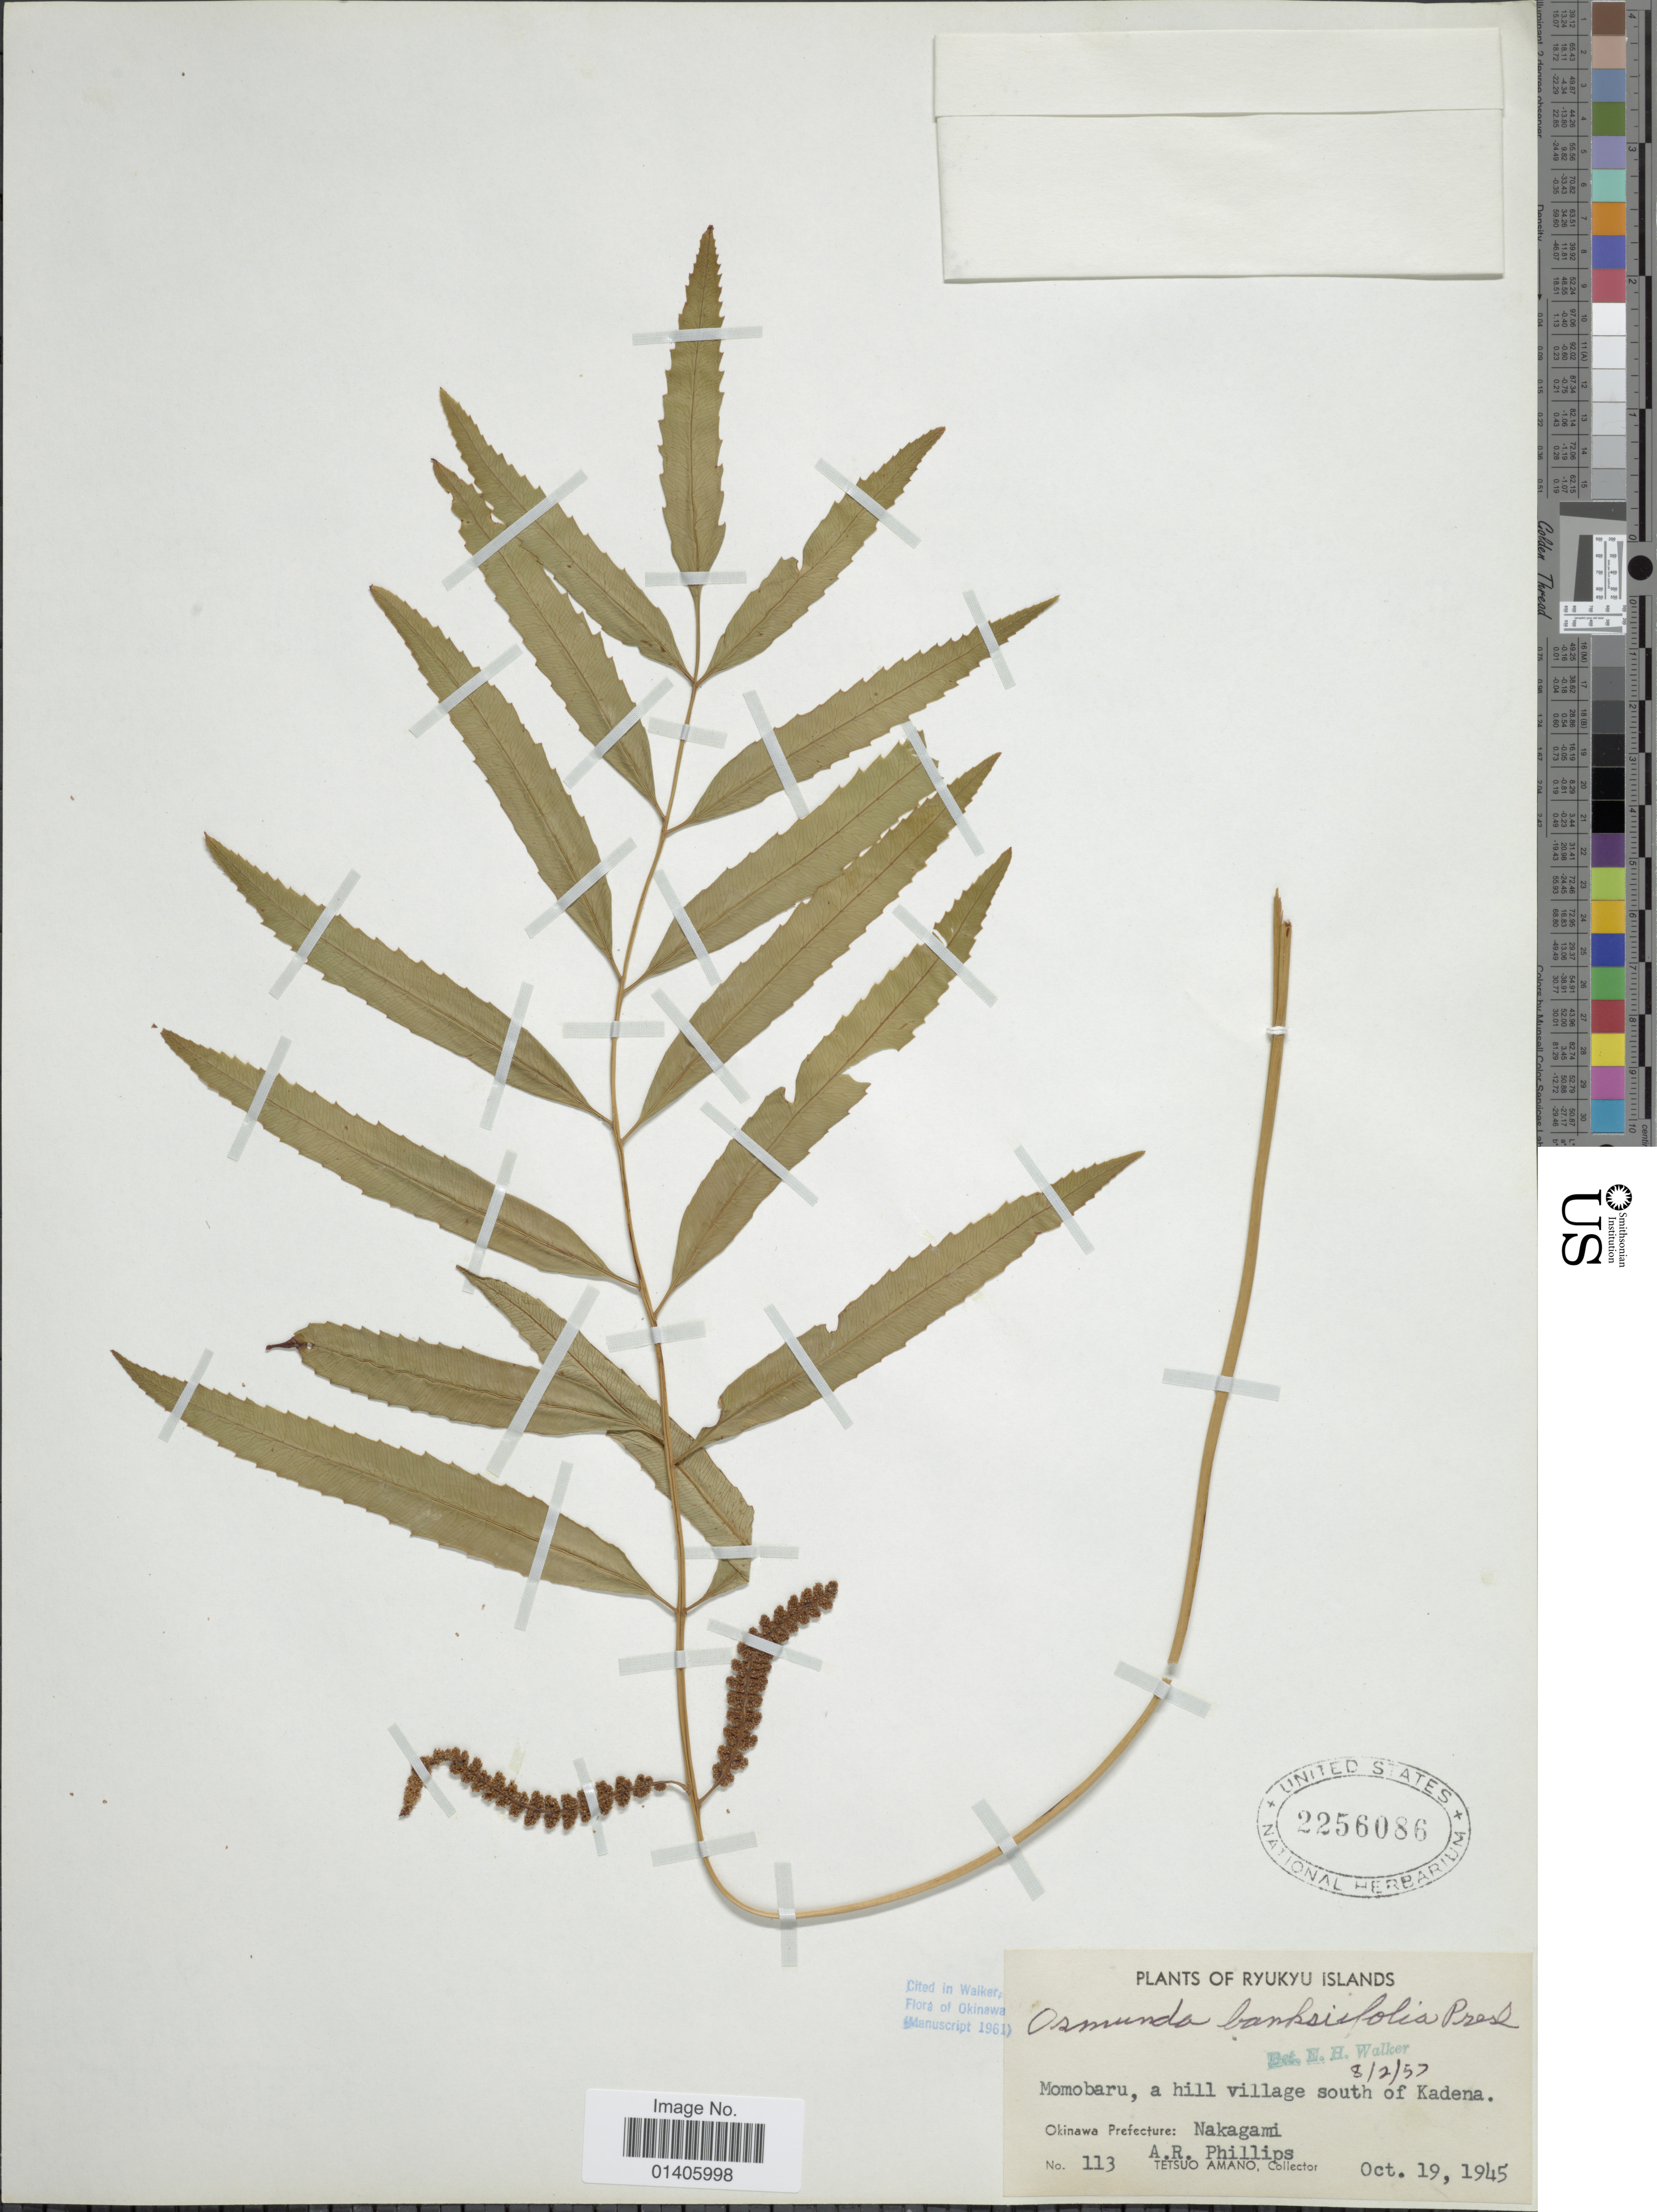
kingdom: Plantae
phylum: Tracheophyta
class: Polypodiopsida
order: Osmundales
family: Osmundaceae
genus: Osmunda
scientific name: Osmunda banksiifolia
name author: (C. Presl) Kuhn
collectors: A. R. Phillips & T. Amano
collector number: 113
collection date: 1945-10-19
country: Japan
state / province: Okinawa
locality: Ryukyu Islands, Momobaru, a hill village south of Kadena, Okinawa Prefecture: Nakagami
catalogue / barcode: US 2256086